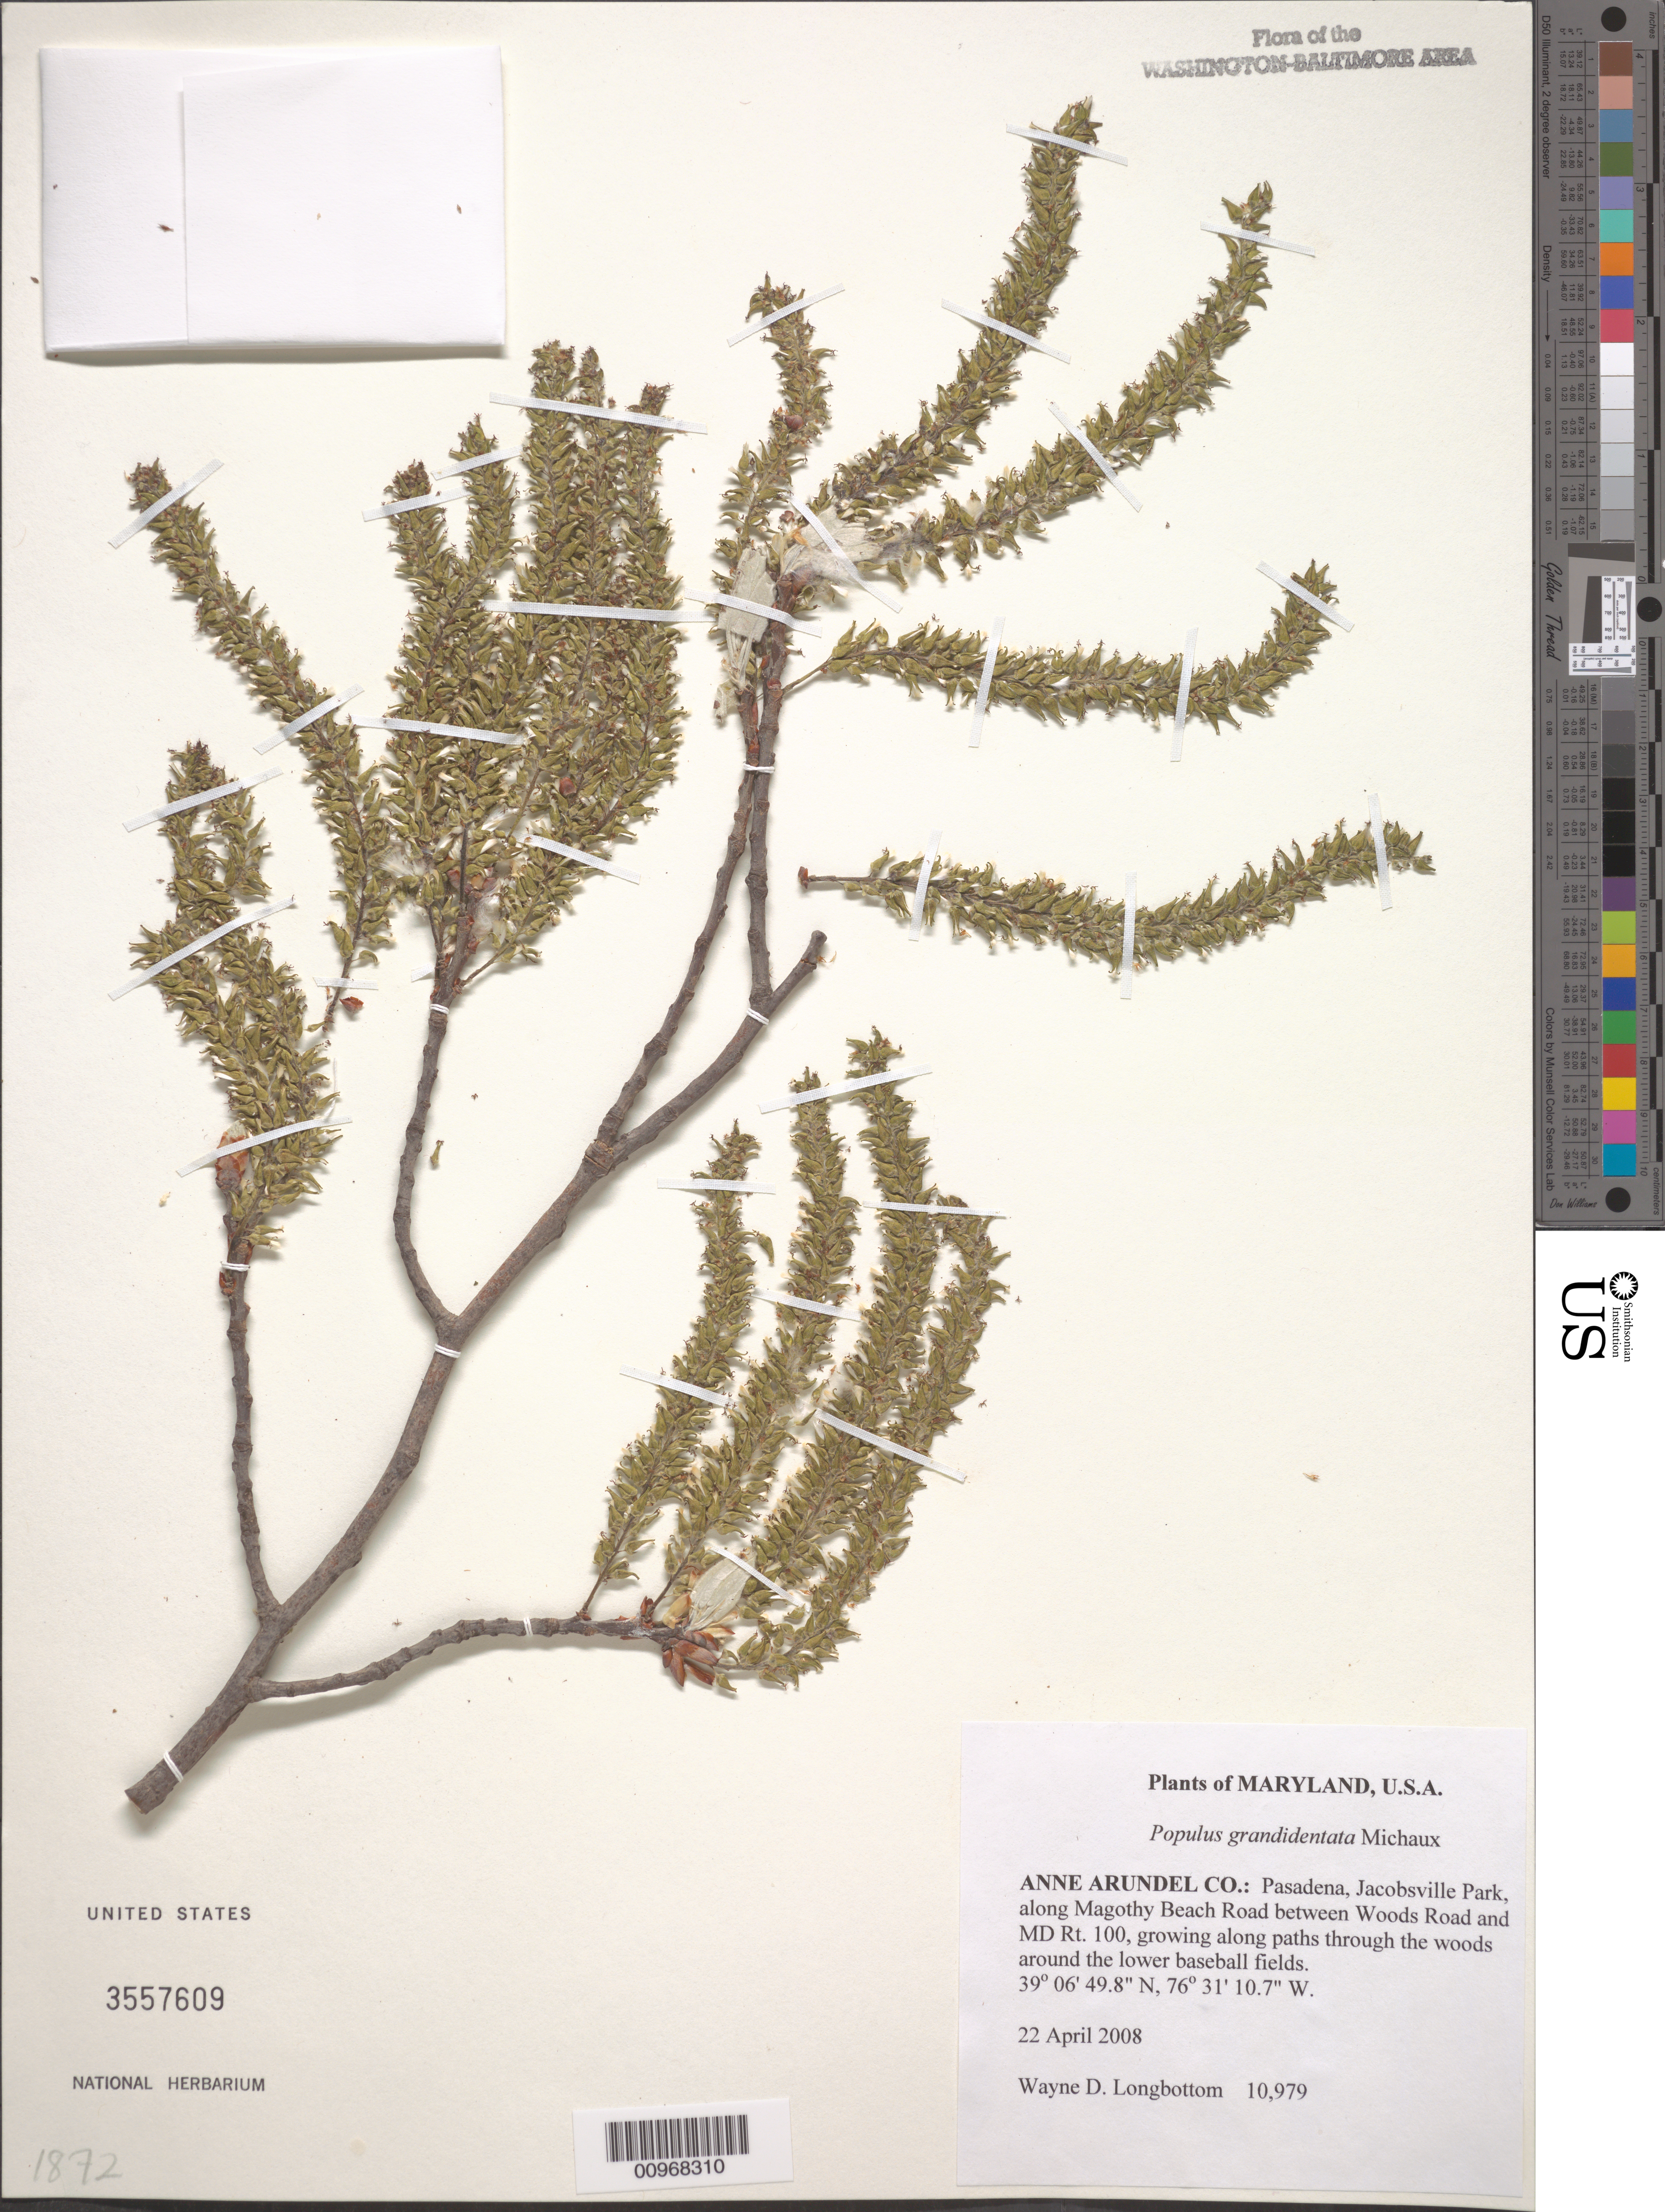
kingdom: Plantae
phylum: Tracheophyta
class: Magnoliopsida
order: Malpighiales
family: Salicaceae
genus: Populus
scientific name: Populus grandidentata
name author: Michx.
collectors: W. D. Longbottom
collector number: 10979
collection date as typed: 22 April 2008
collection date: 2008-04-22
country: United States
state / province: Maryland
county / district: Anne Arundel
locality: Pasadena, Jacobsville Park, along Magothy Beach Road between Woods Road and MD Rt. 100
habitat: growing in woods around the lower baseball fields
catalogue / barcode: US 3557609